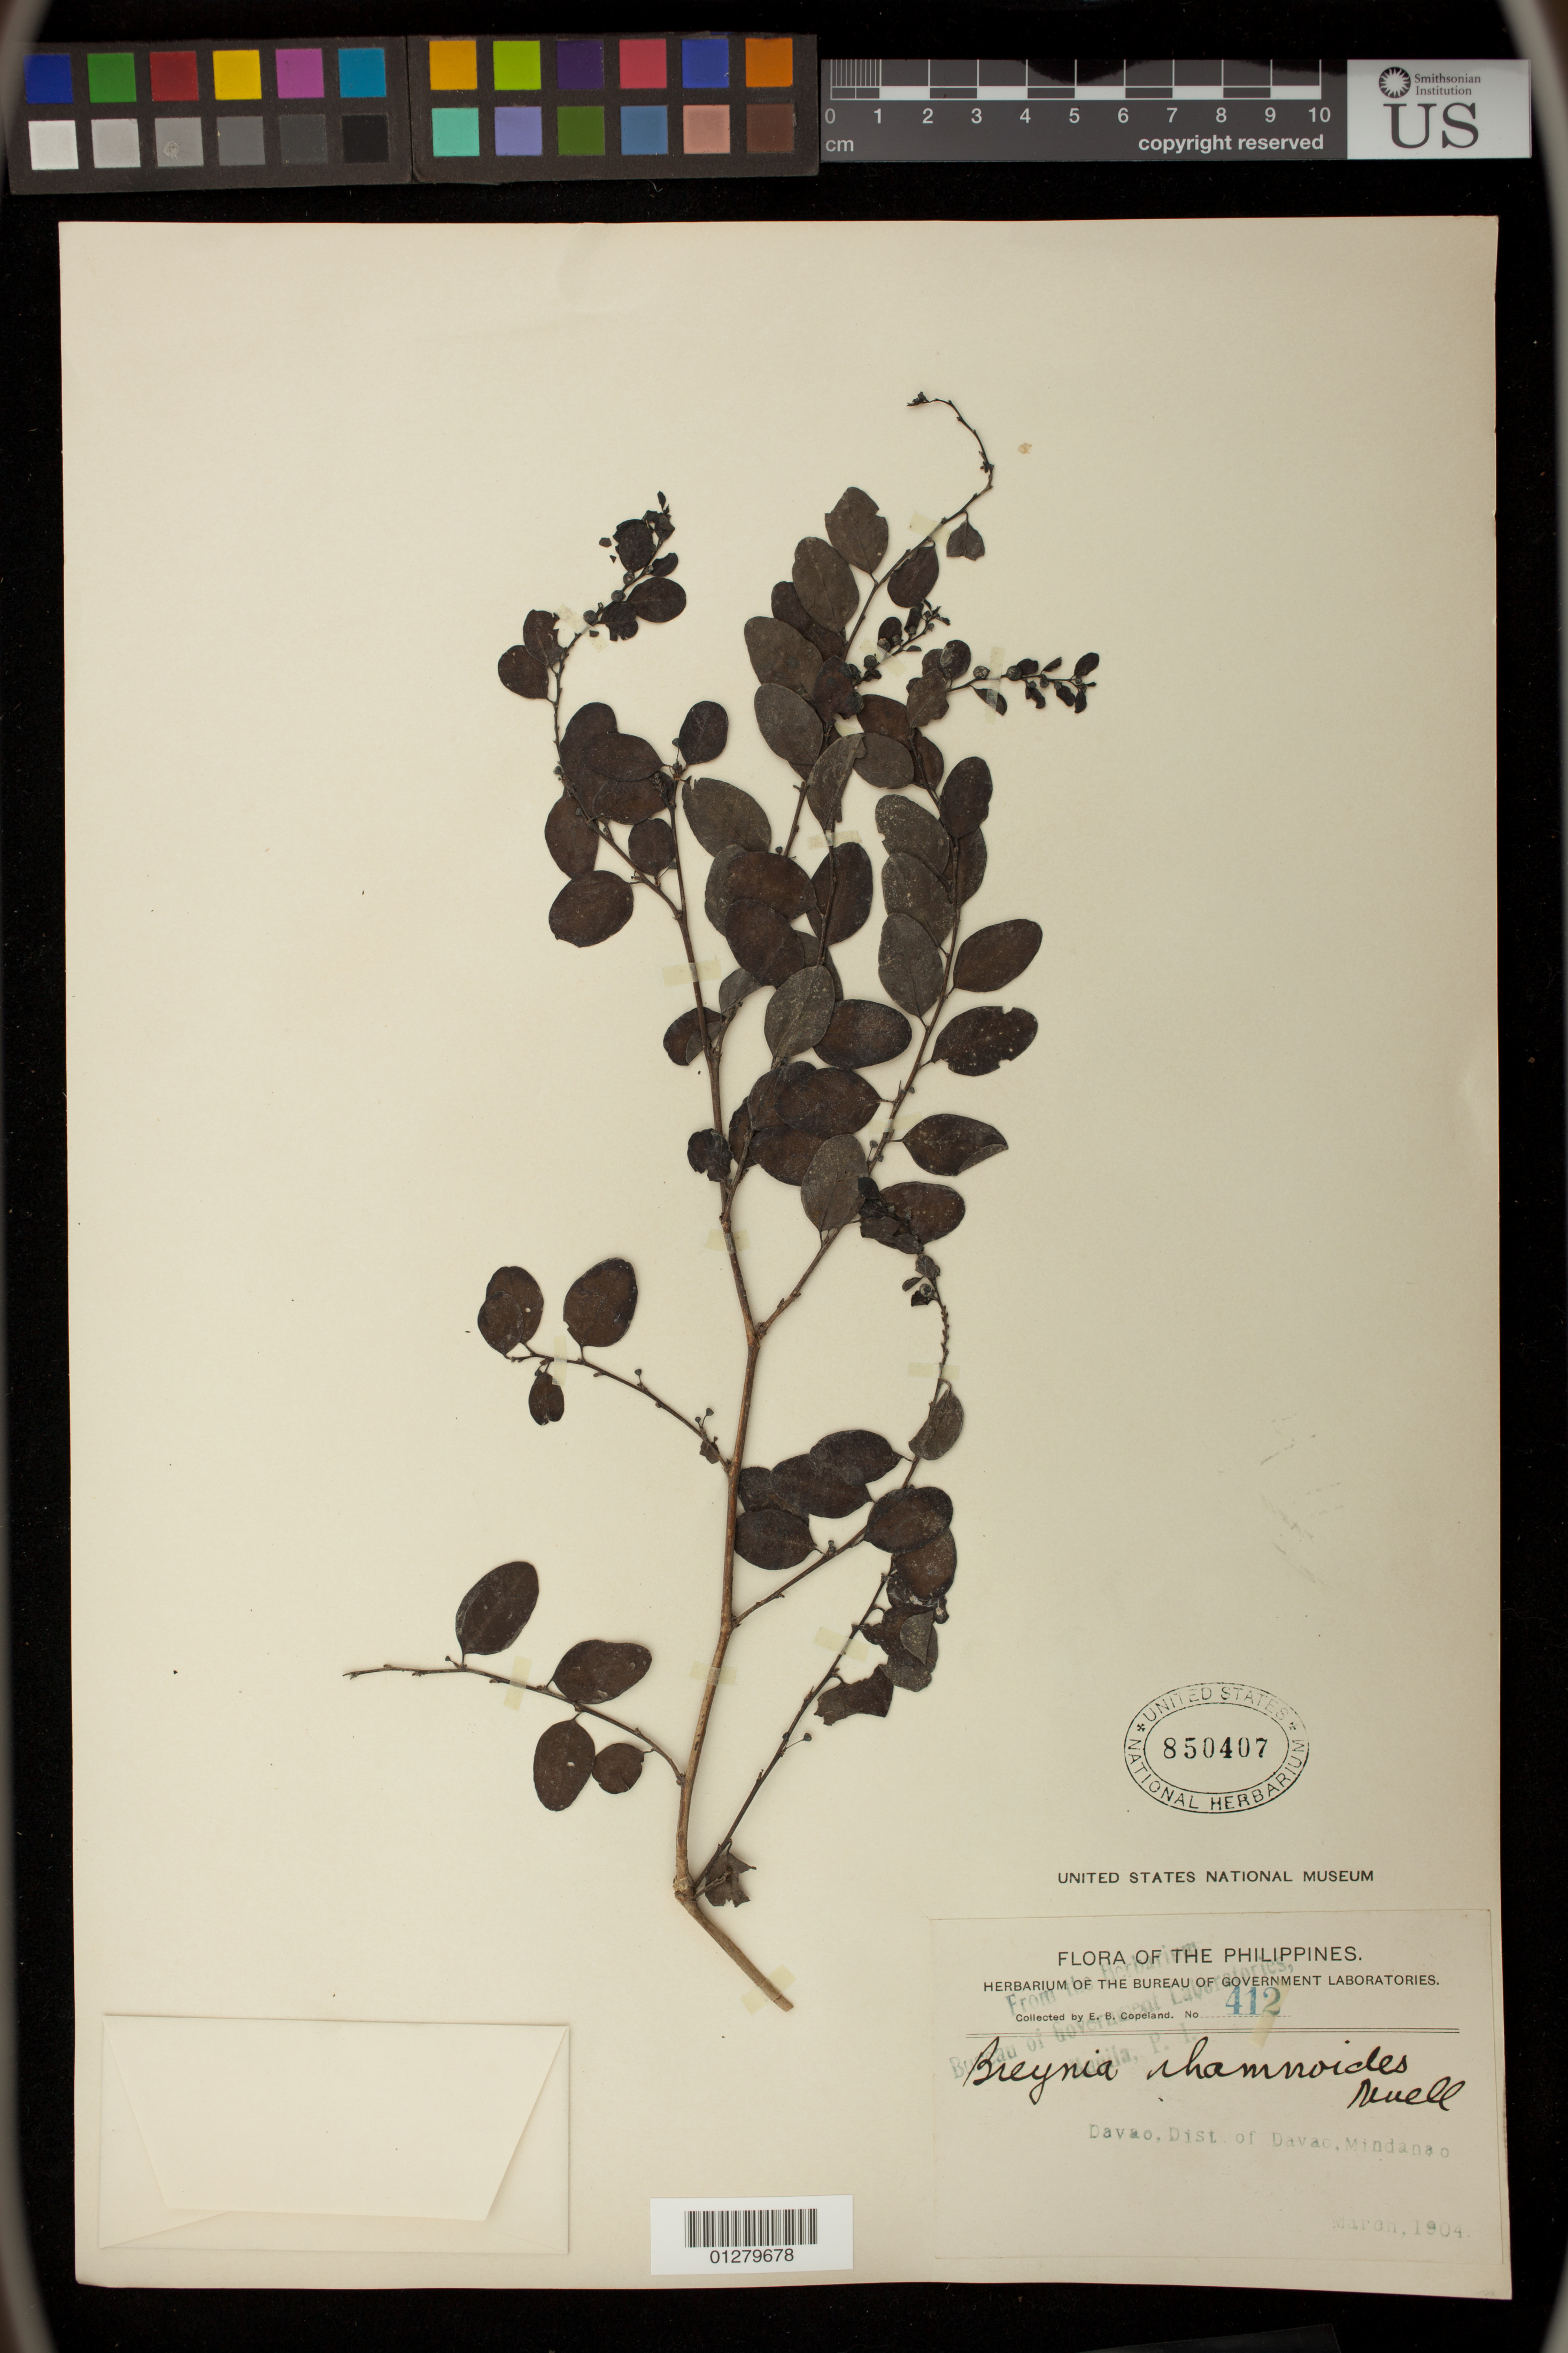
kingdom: Plantae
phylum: Tracheophyta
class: Magnoliopsida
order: Malpighiales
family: Phyllanthaceae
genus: Breynia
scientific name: Breynia vitis-idaea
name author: (Burm. f.) C.E.C. Fisch.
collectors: E. B. Copeland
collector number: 412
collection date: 1904-03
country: Philippines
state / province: Davao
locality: Dist. of Davao, Mindanao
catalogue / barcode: US 850407